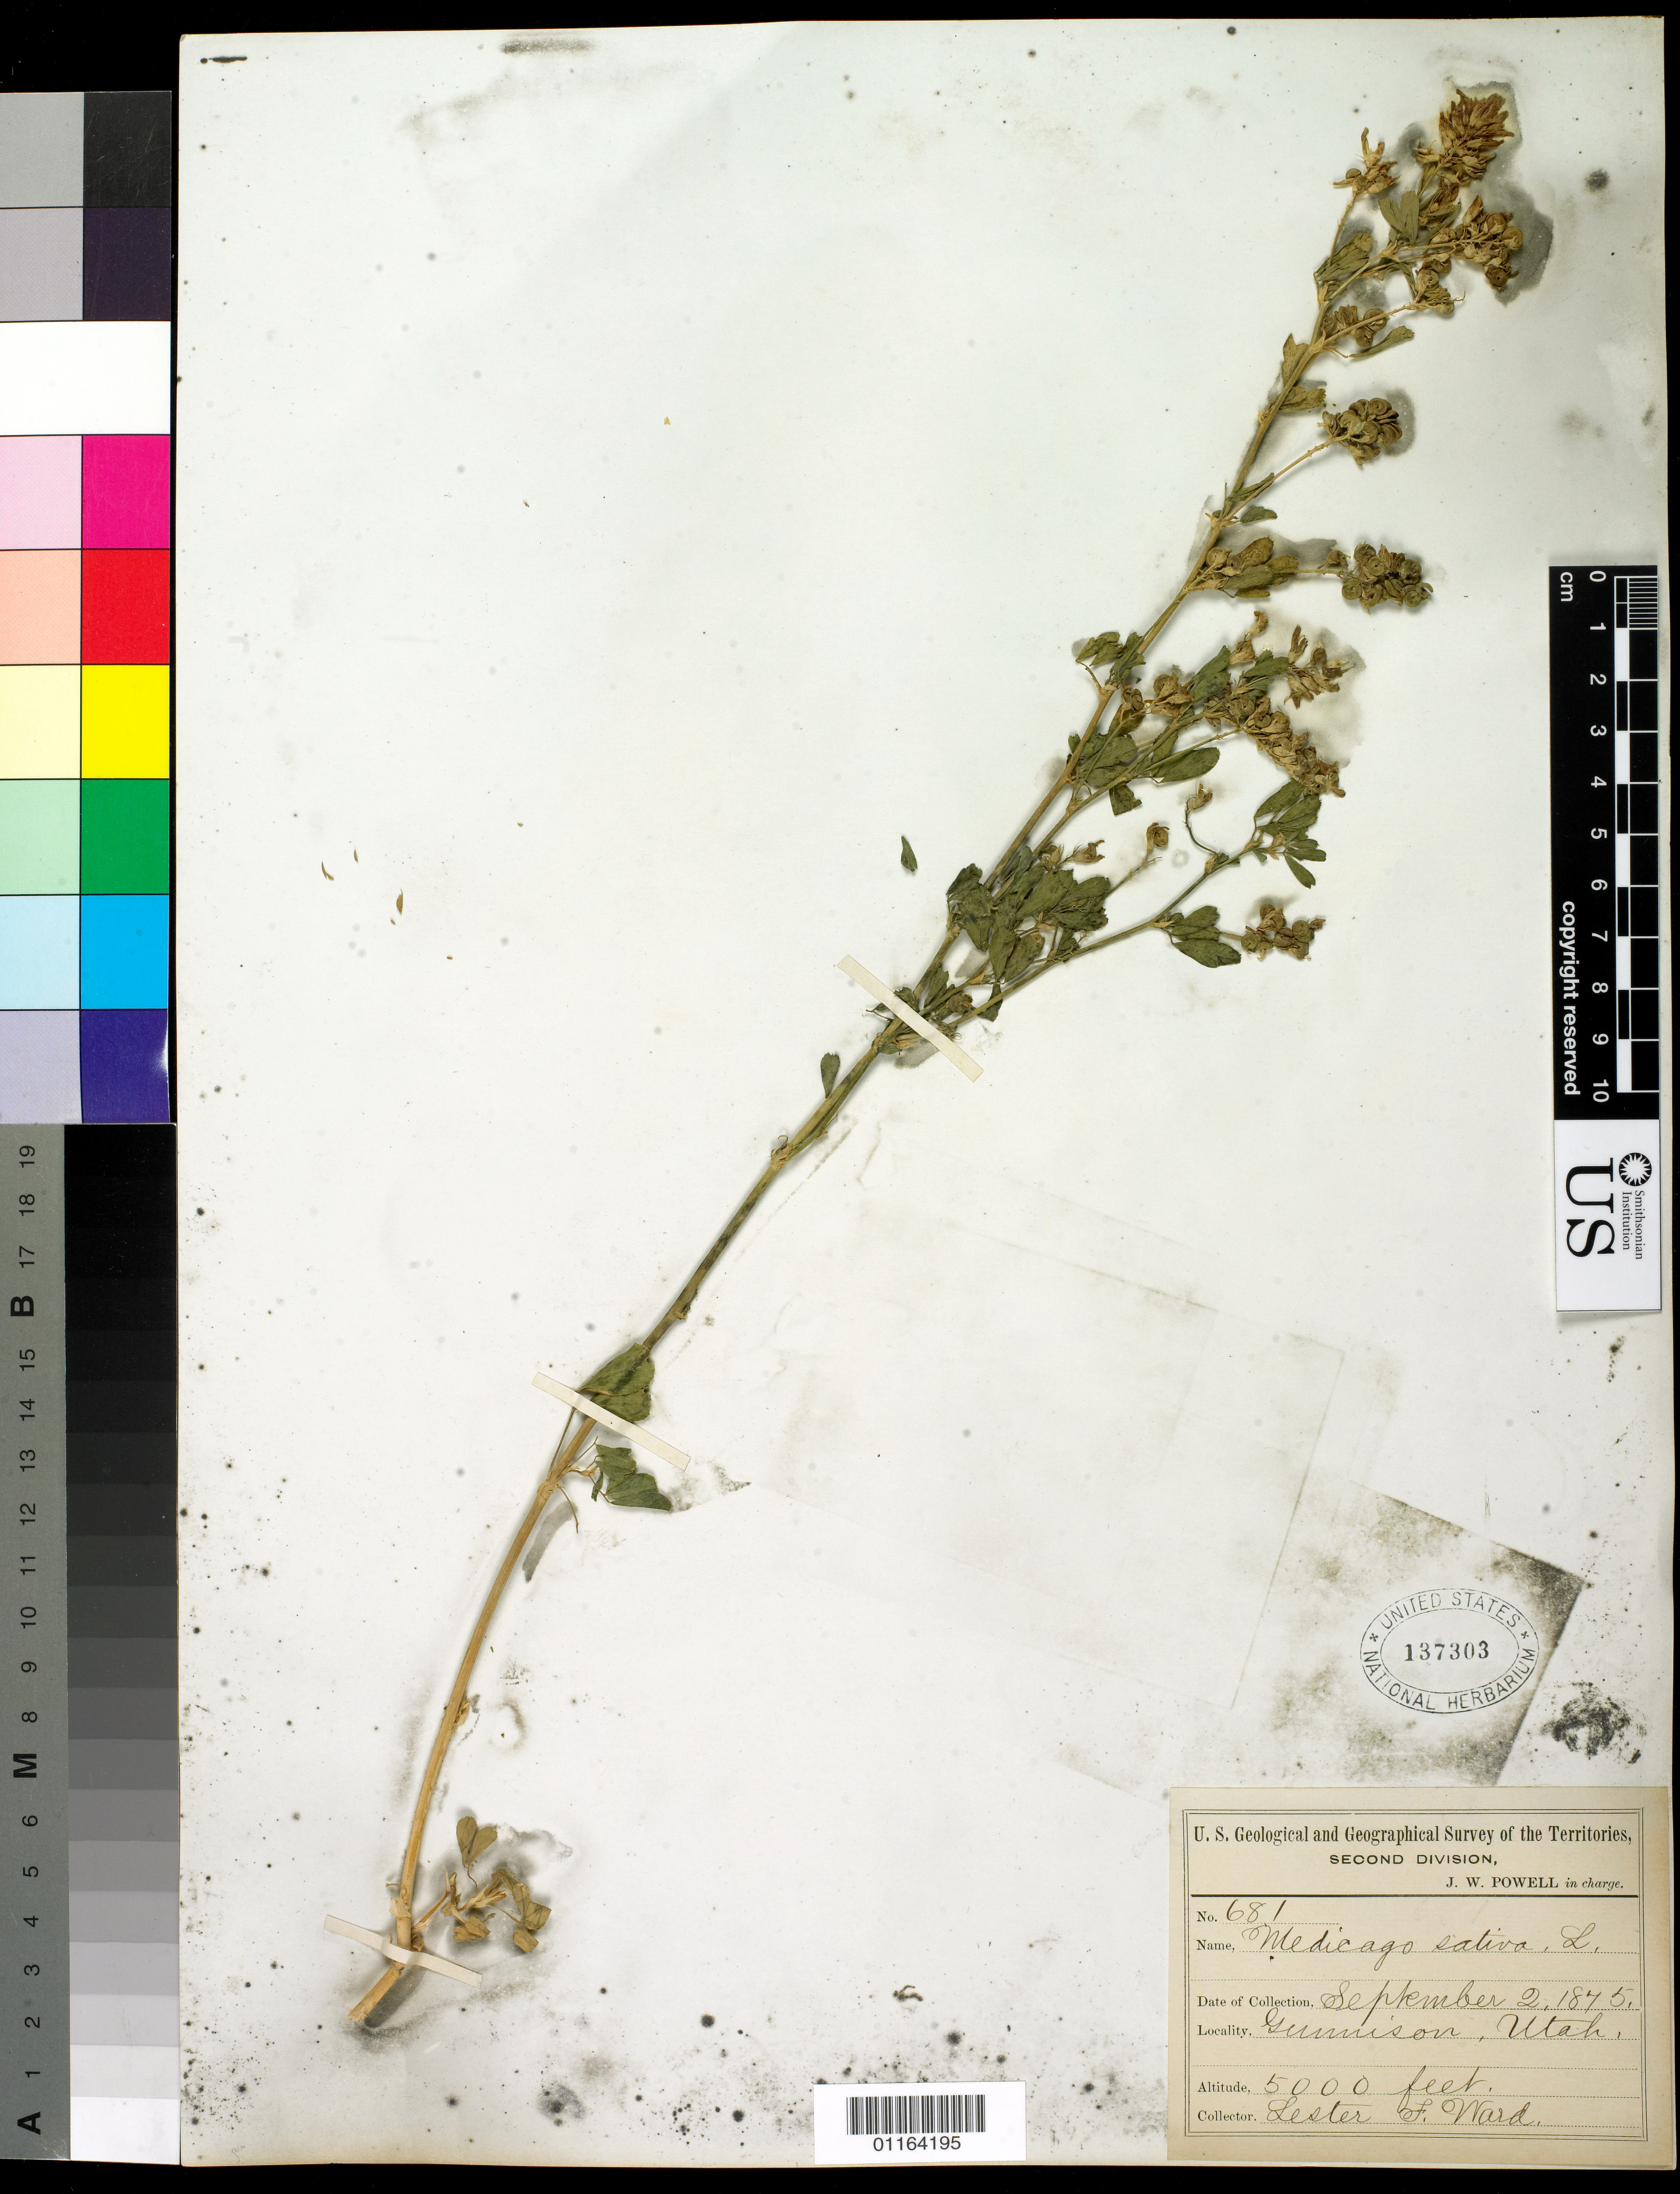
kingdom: Plantae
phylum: Tracheophyta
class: Magnoliopsida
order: Fabales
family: Fabaceae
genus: Medicago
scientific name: Medicago sativa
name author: L.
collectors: L. F. Ward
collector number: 681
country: United States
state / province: Utah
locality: Gunnison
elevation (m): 1524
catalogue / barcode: US 137303